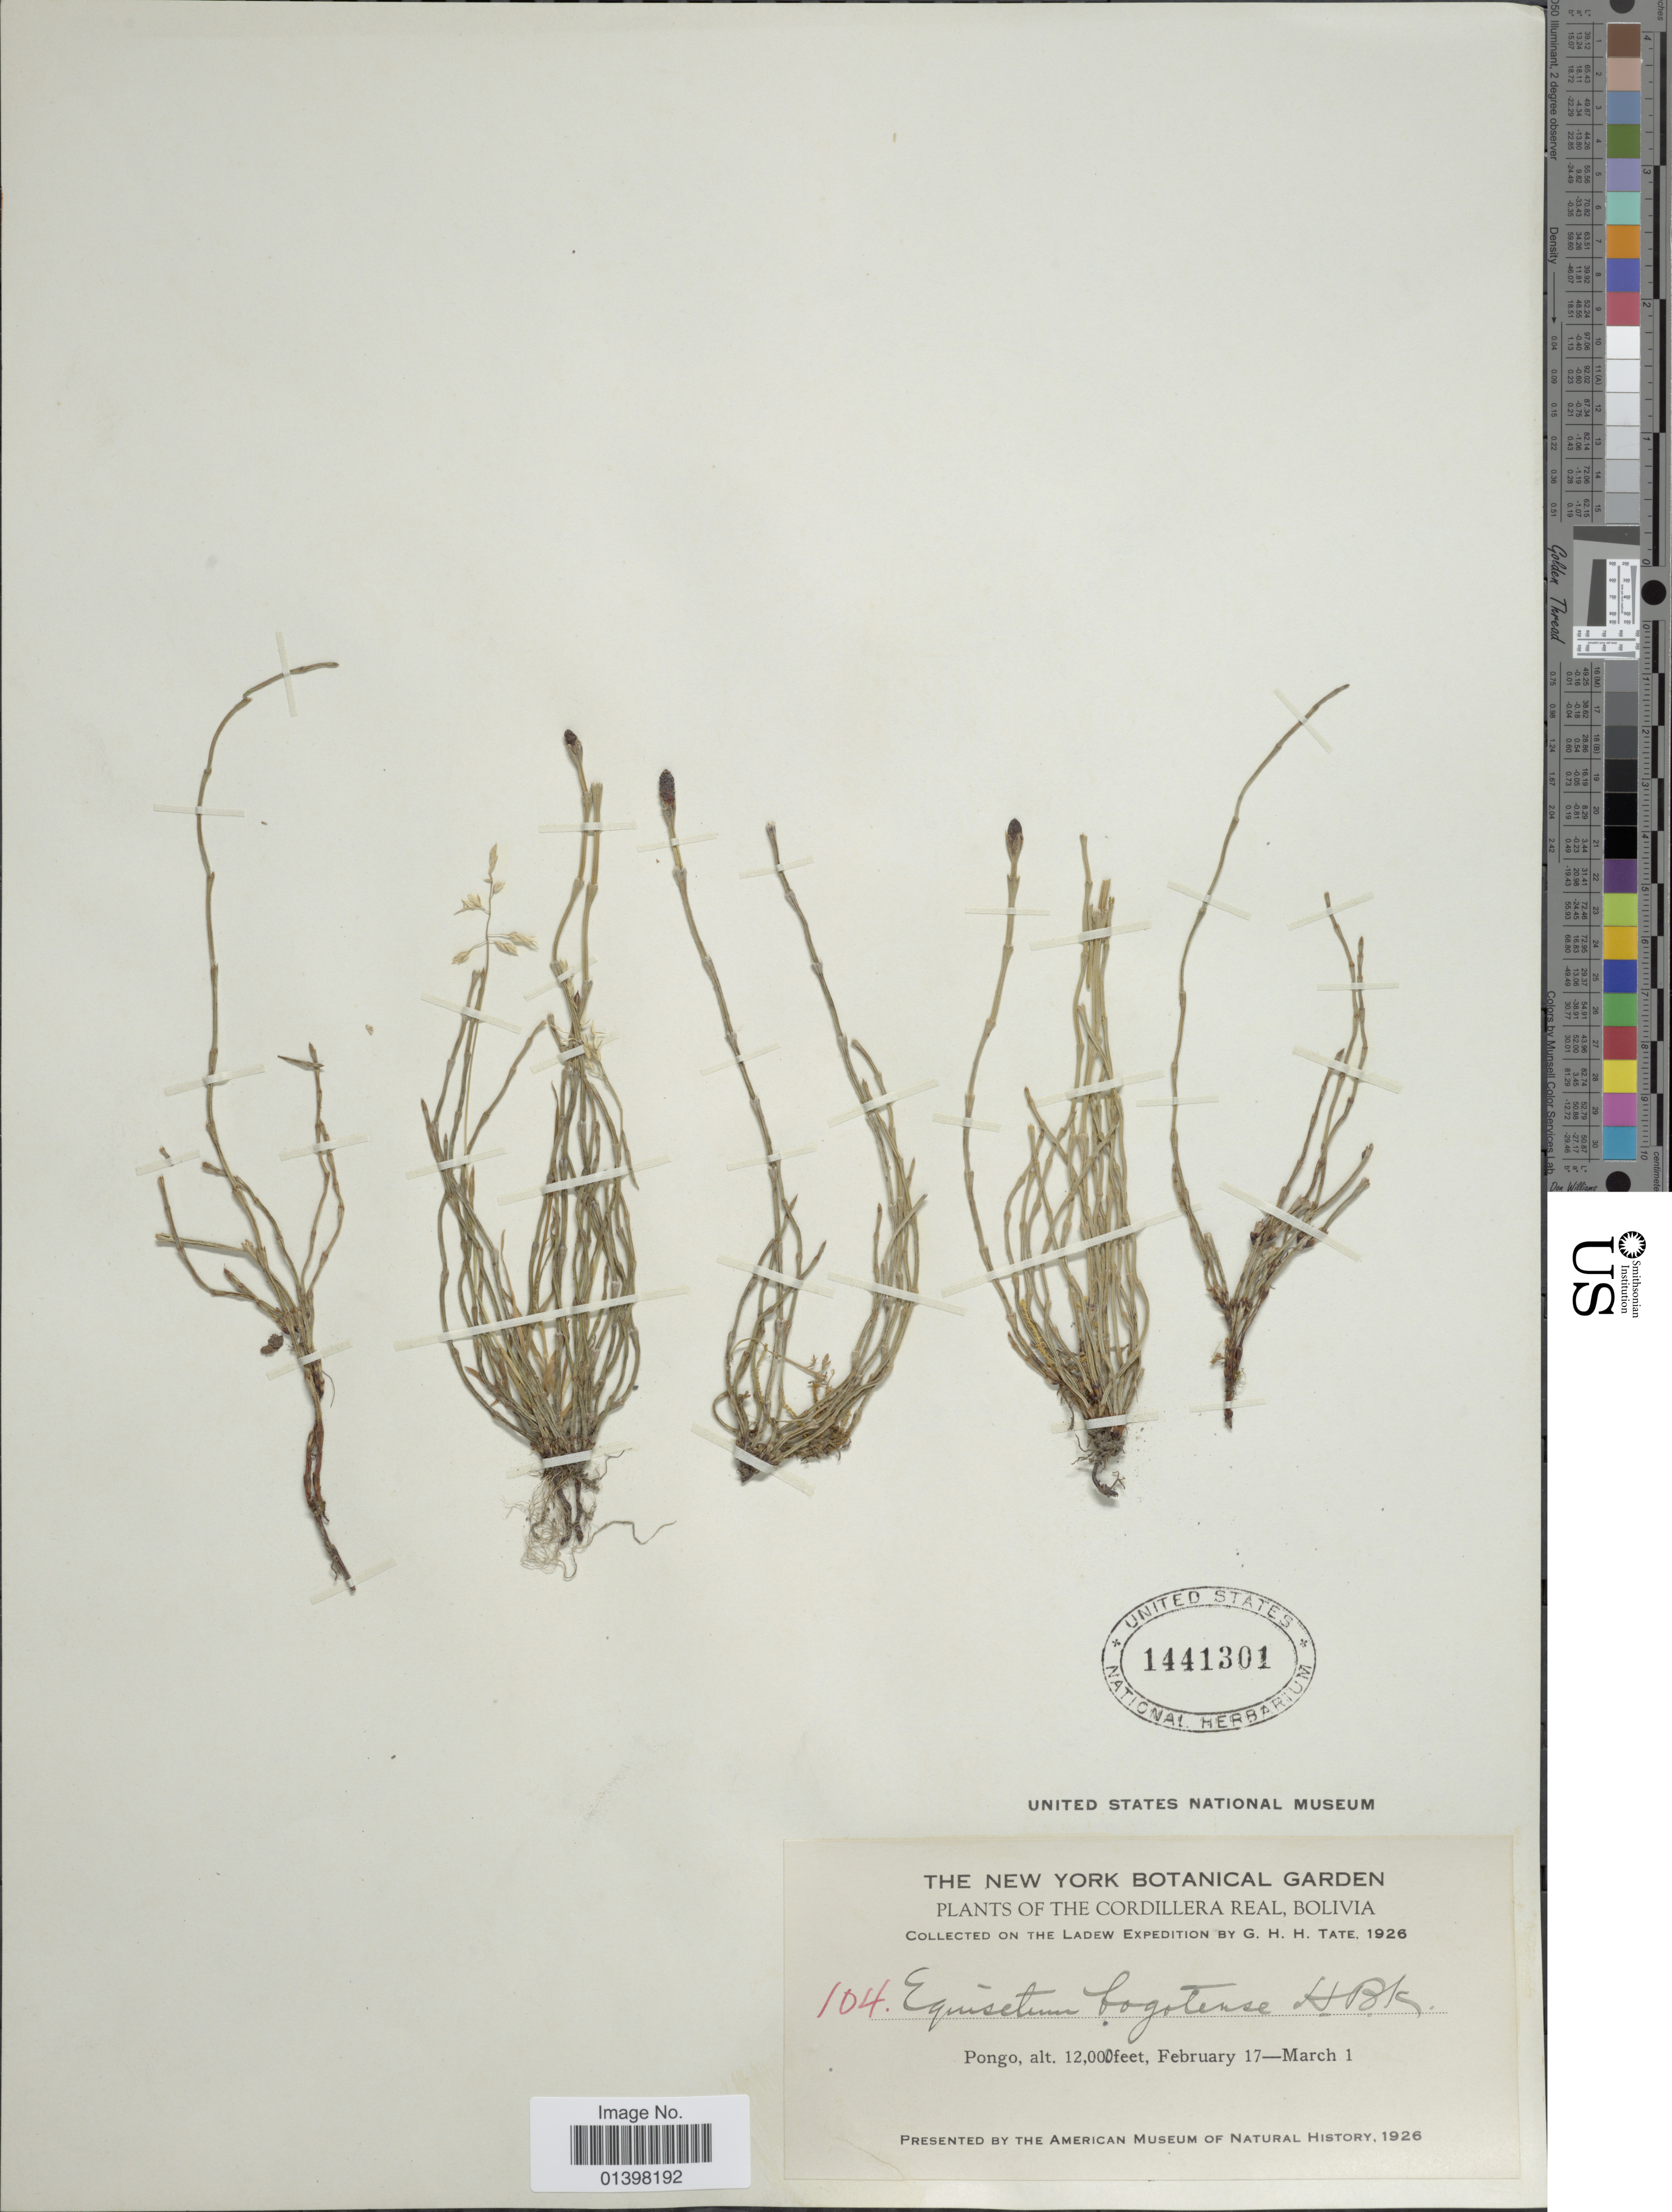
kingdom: Plantae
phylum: Tracheophyta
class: Polypodiopsida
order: Equisetales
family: Equisetaceae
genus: Equisetum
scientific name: Equisetum bogotense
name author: Kunth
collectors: G. Tate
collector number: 104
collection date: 1926-02-17/1926-03-01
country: Bolivia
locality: The Cordillera Real, Pongo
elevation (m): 3658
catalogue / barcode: US 1441301